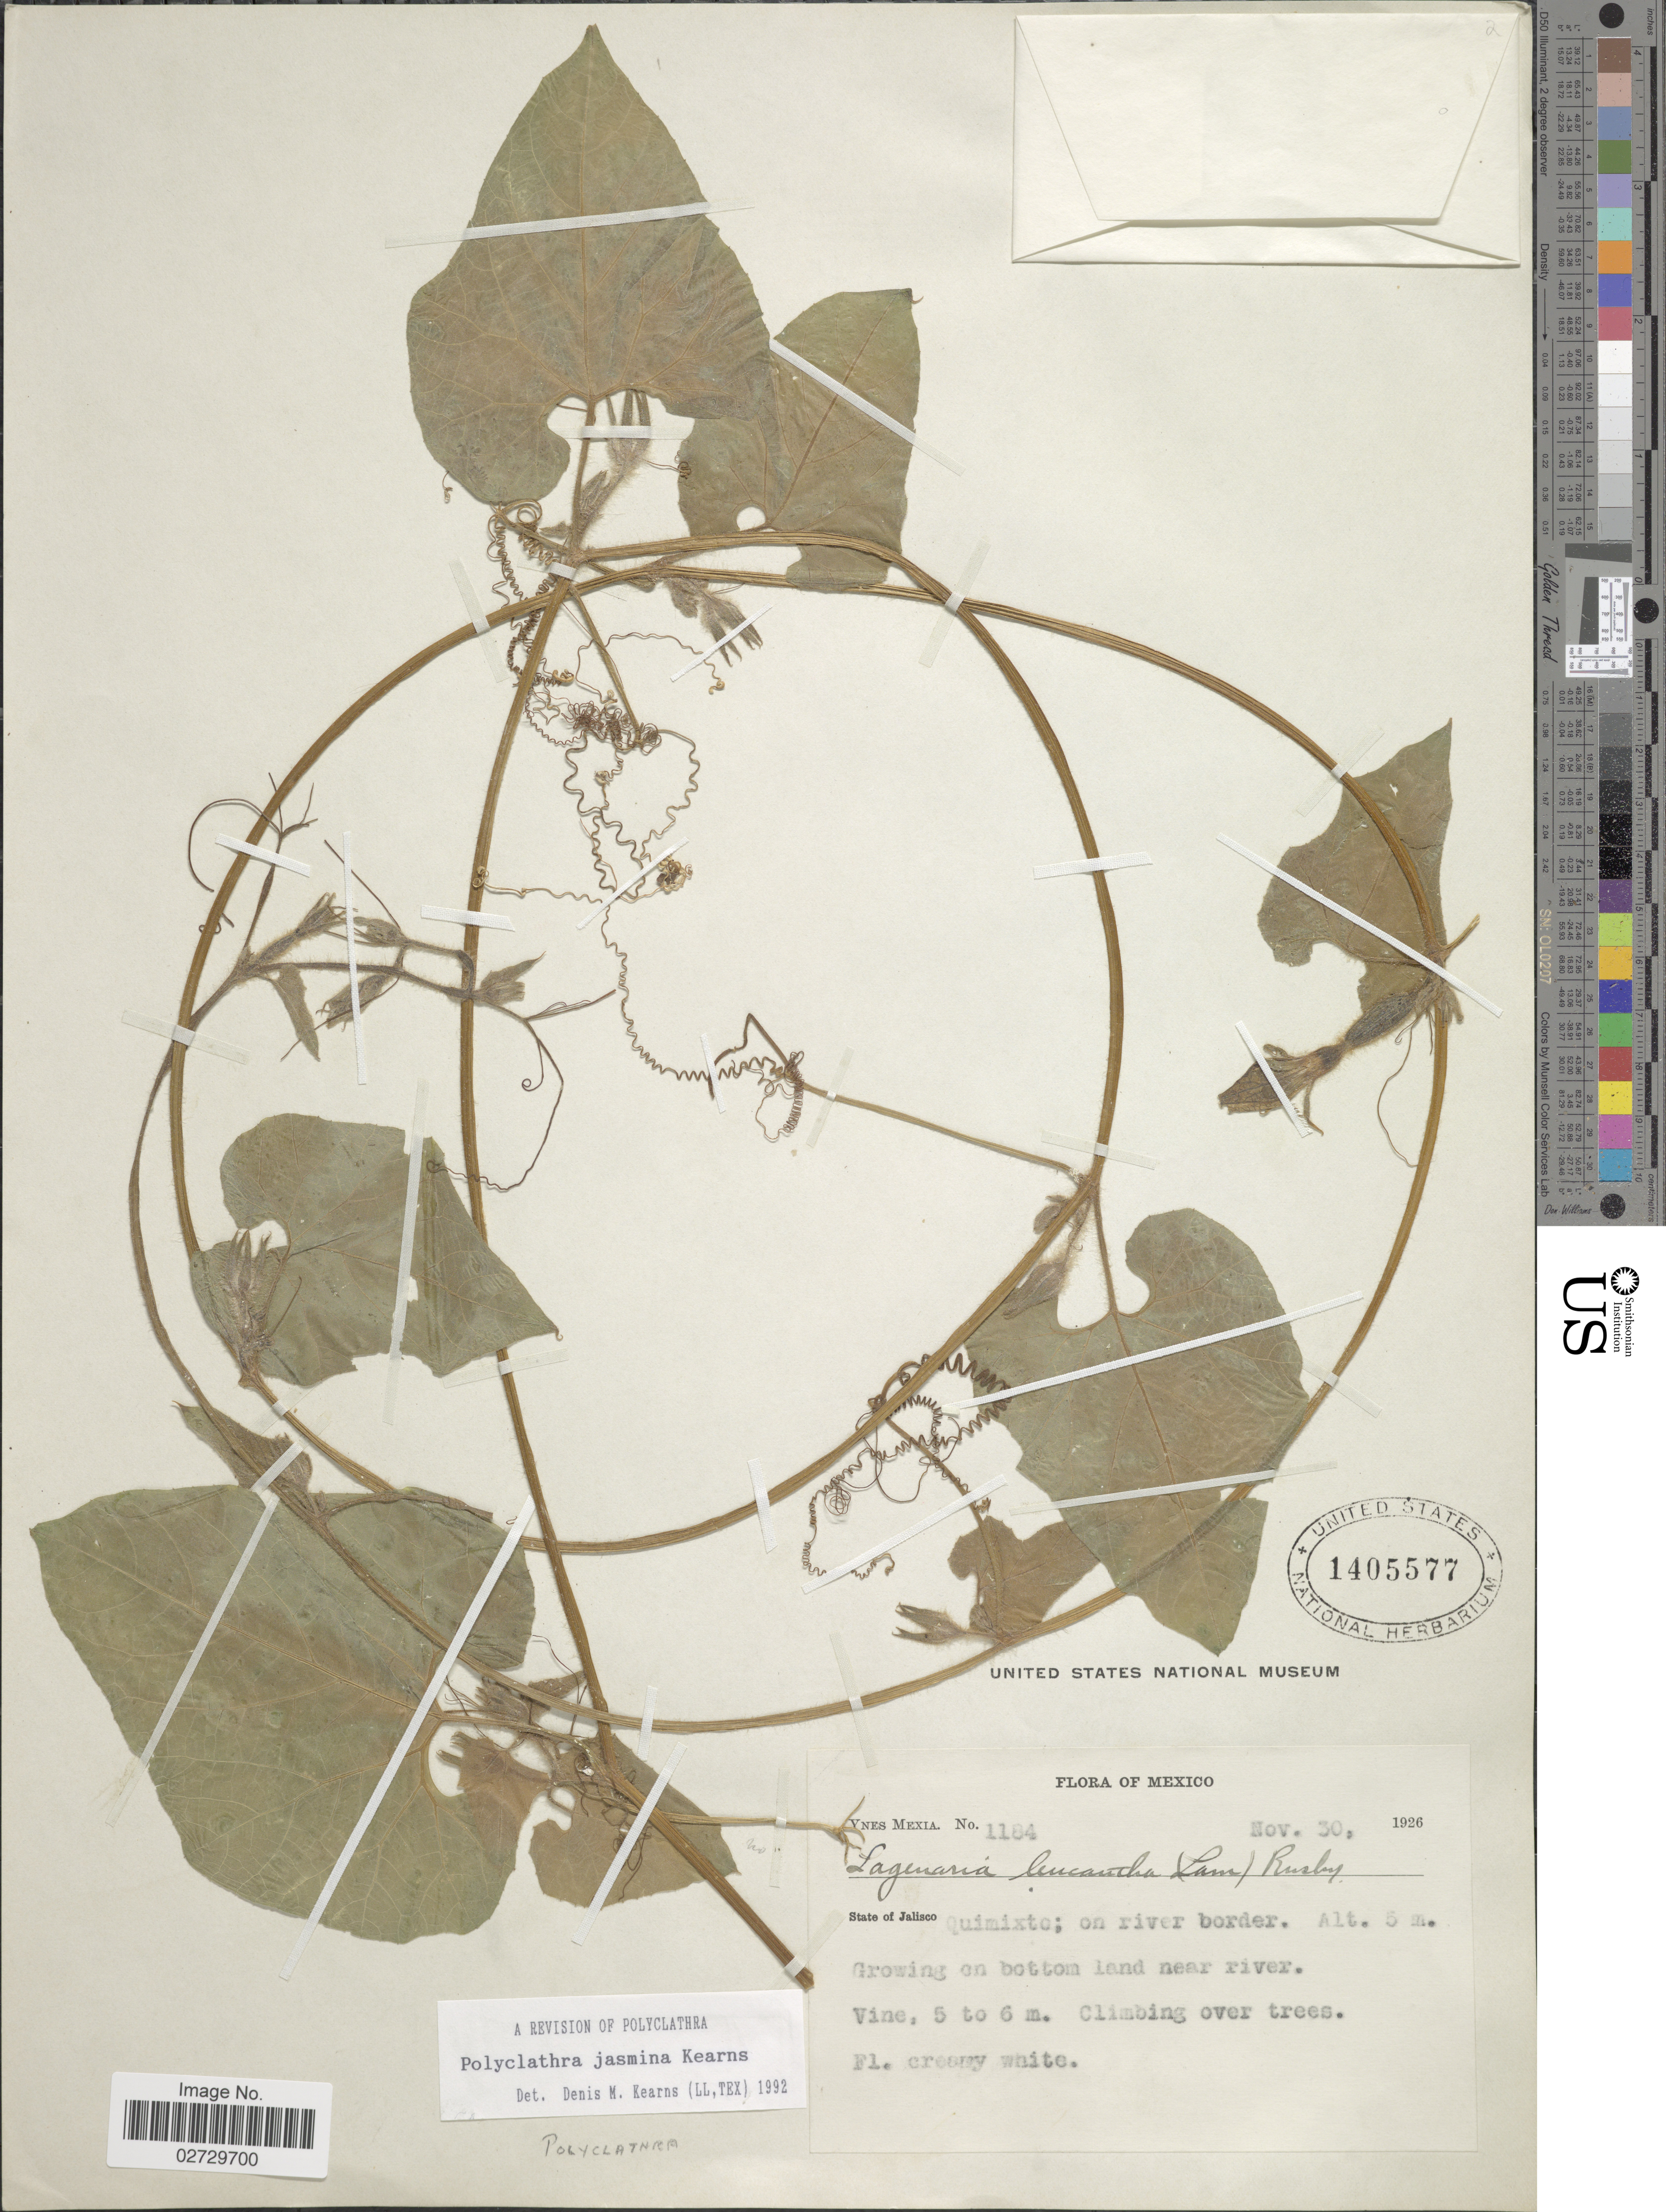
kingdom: Plantae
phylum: Tracheophyta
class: Magnoliopsida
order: Cucurbitales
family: Cucurbitaceae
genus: Polyclathra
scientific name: Polyclathra jasmina Kearns, ined.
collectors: Y. Mexia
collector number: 1184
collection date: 1926-11-30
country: Mexico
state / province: Jalisco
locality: Quimixto; on river border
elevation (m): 5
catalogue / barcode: US 1405577